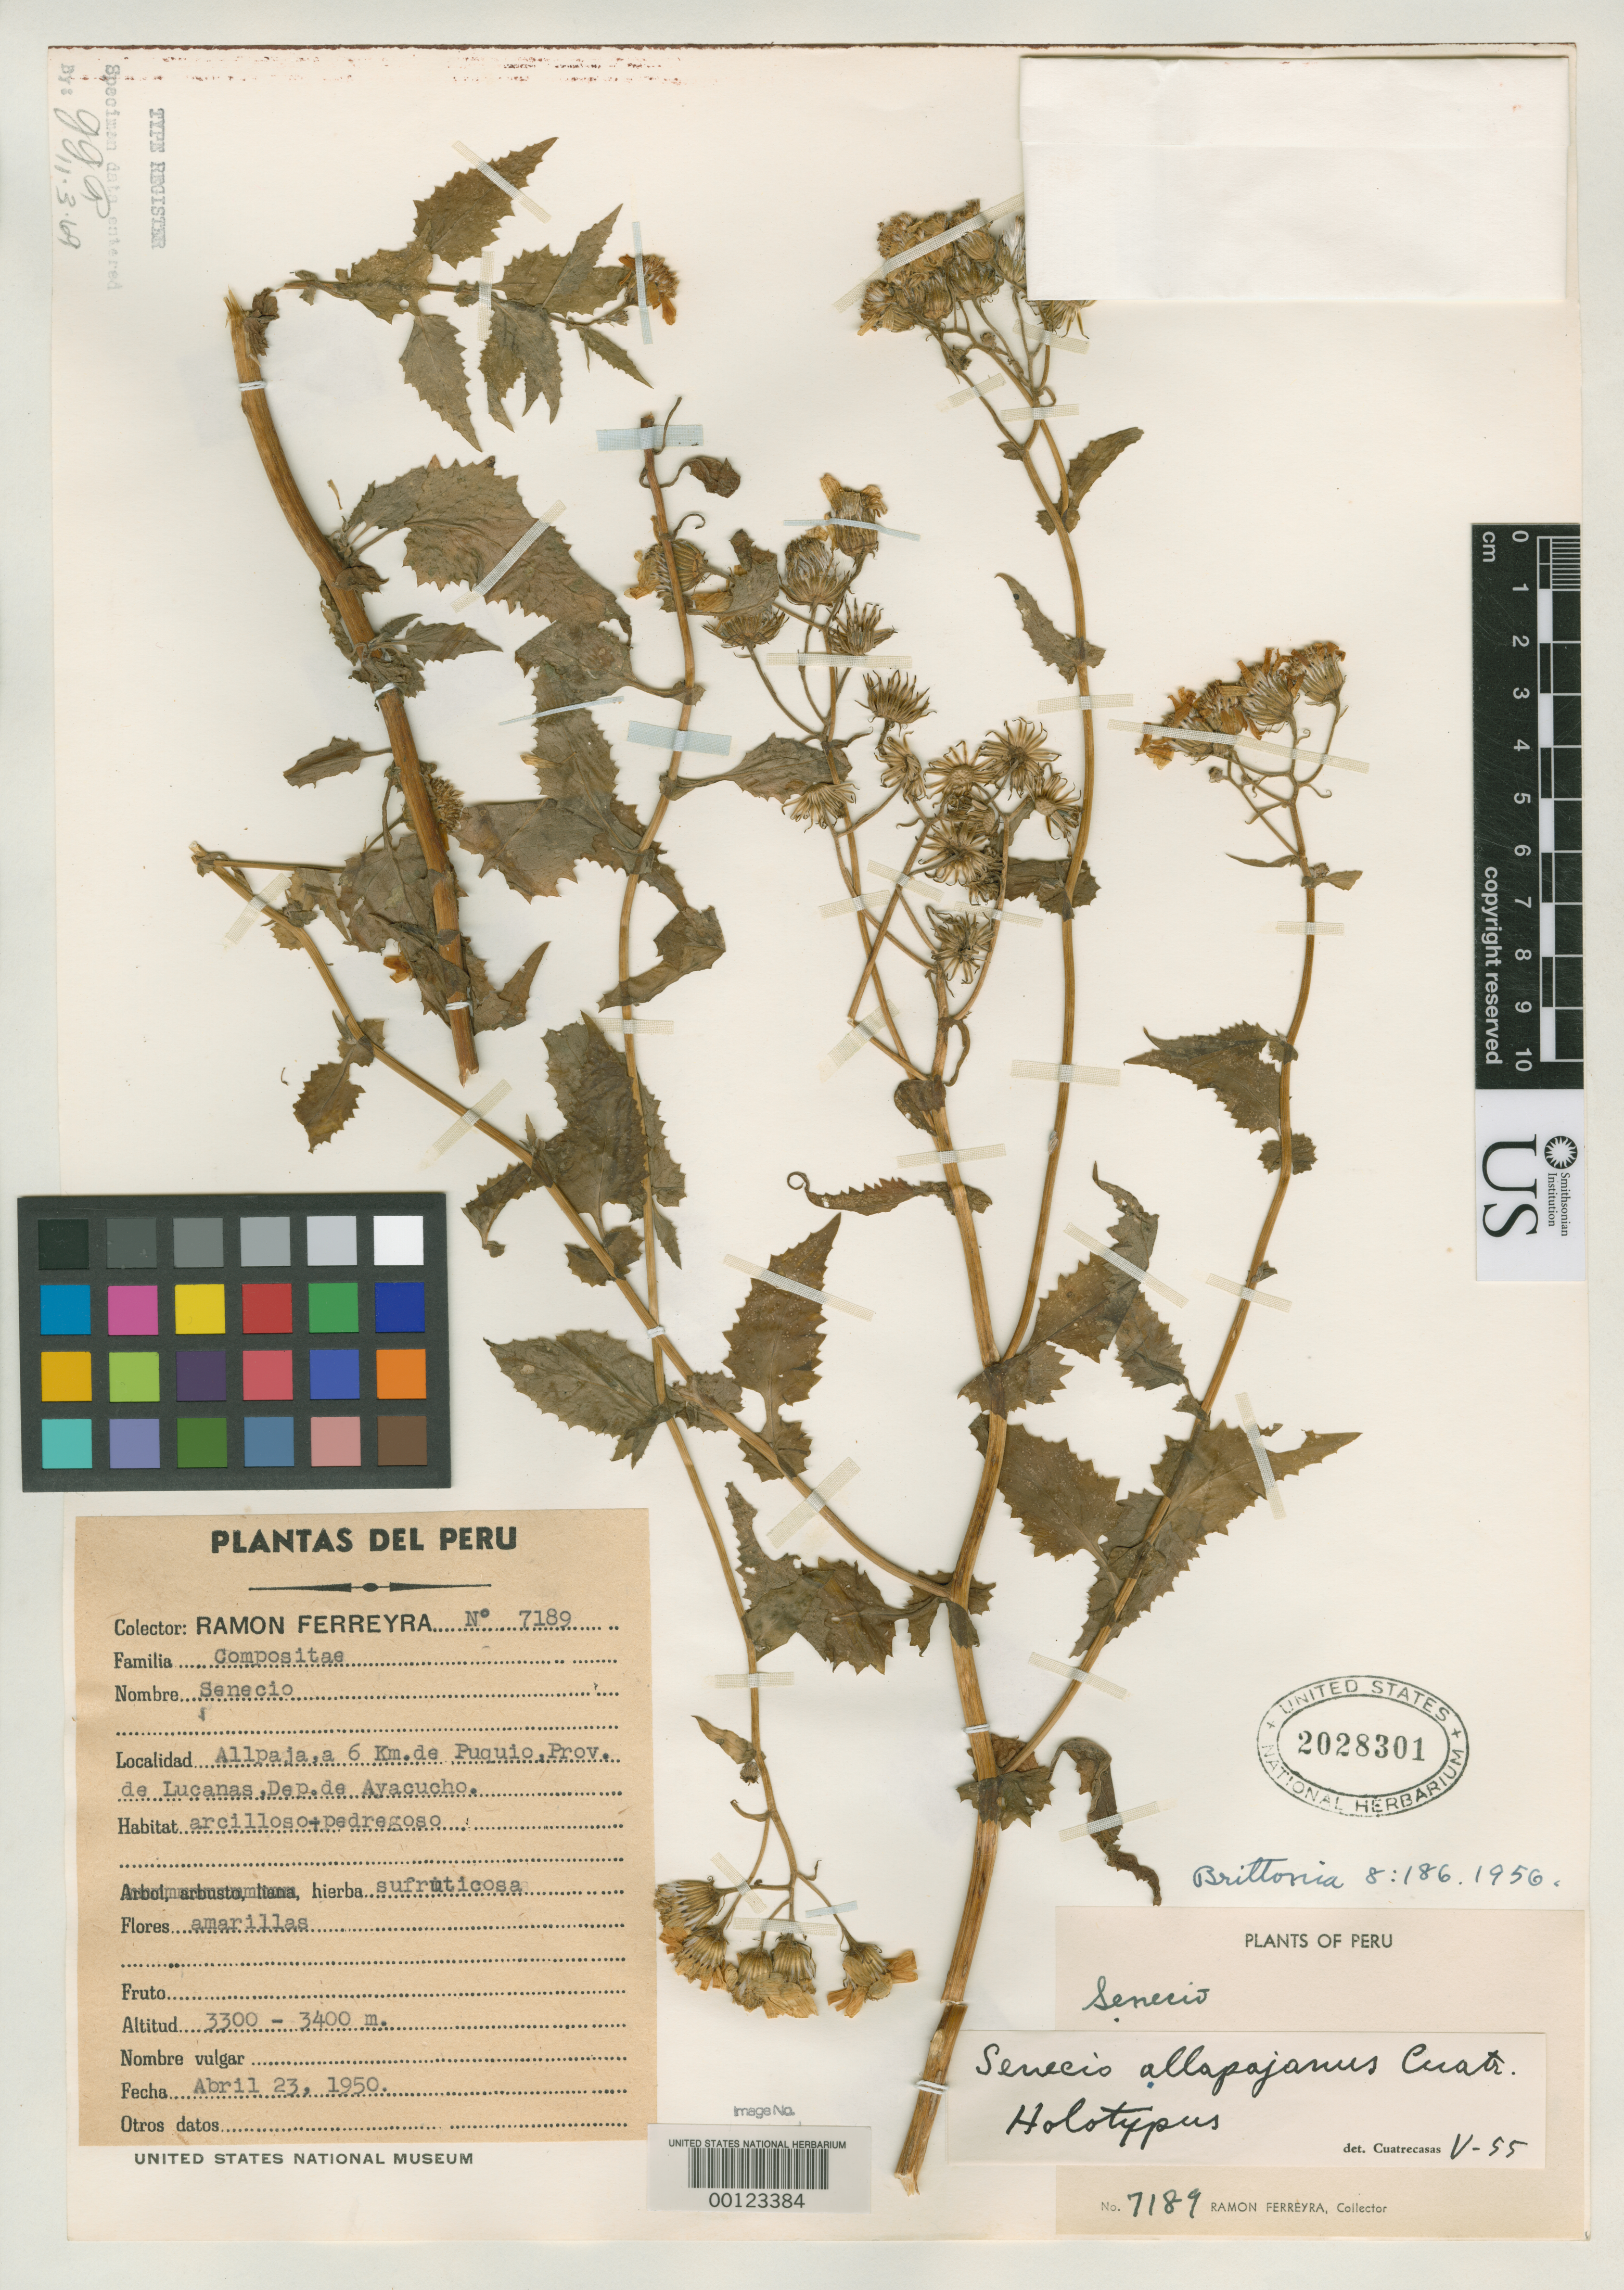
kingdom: Plantae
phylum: Tracheophyta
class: Magnoliopsida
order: Asterales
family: Asteraceae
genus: Senecio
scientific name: Senecio allapajanus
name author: Cuatrec.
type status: Holotype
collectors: R. A. Ferreyra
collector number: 7189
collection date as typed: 23 Apr 1950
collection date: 1950-04-23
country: Peru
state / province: Ayacucho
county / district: Lucanas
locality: Allapaja, 6 km from Puquio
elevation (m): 3300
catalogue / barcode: US 2028301